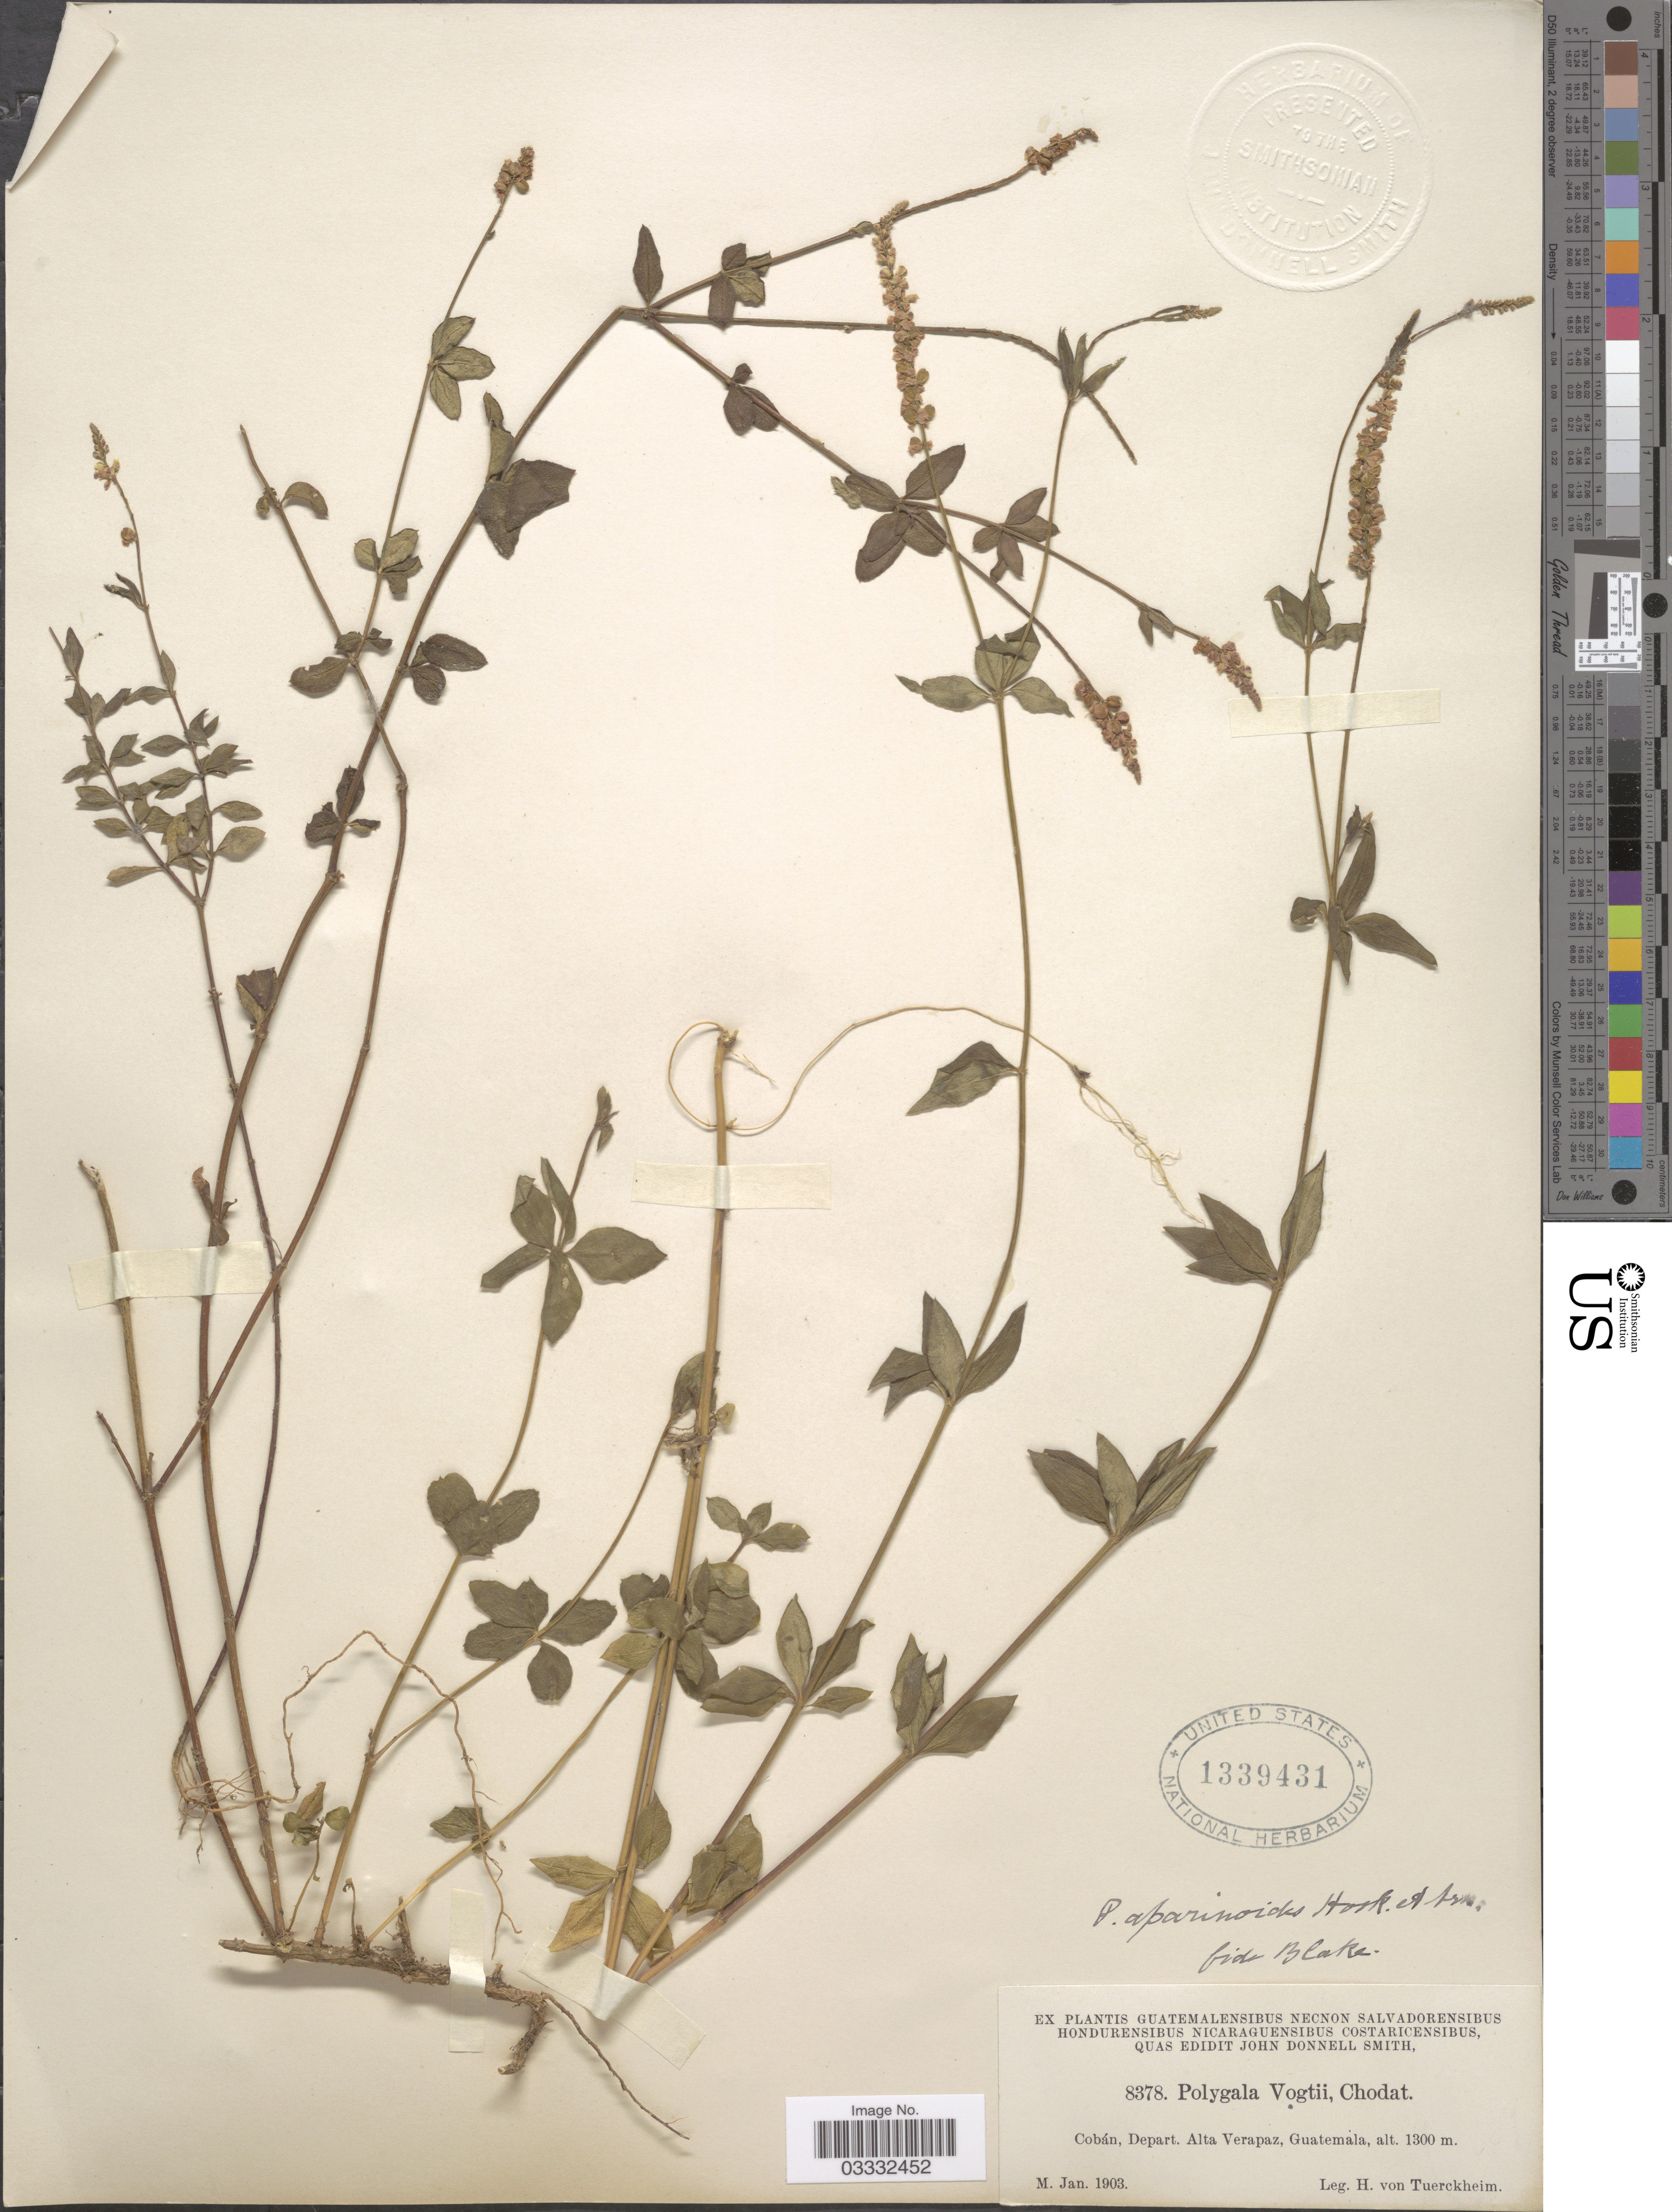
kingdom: Plantae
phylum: Tracheophyta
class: Magnoliopsida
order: Fabales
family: Polygalaceae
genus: Polygala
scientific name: Polygala aparinoides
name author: Hook. & Arn.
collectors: H. von Türckheim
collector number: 8378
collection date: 1903-01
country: Guatemala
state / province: Alta Verapaz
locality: Cobán, Depart. Alta Verapaz.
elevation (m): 1300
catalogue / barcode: US 1339431